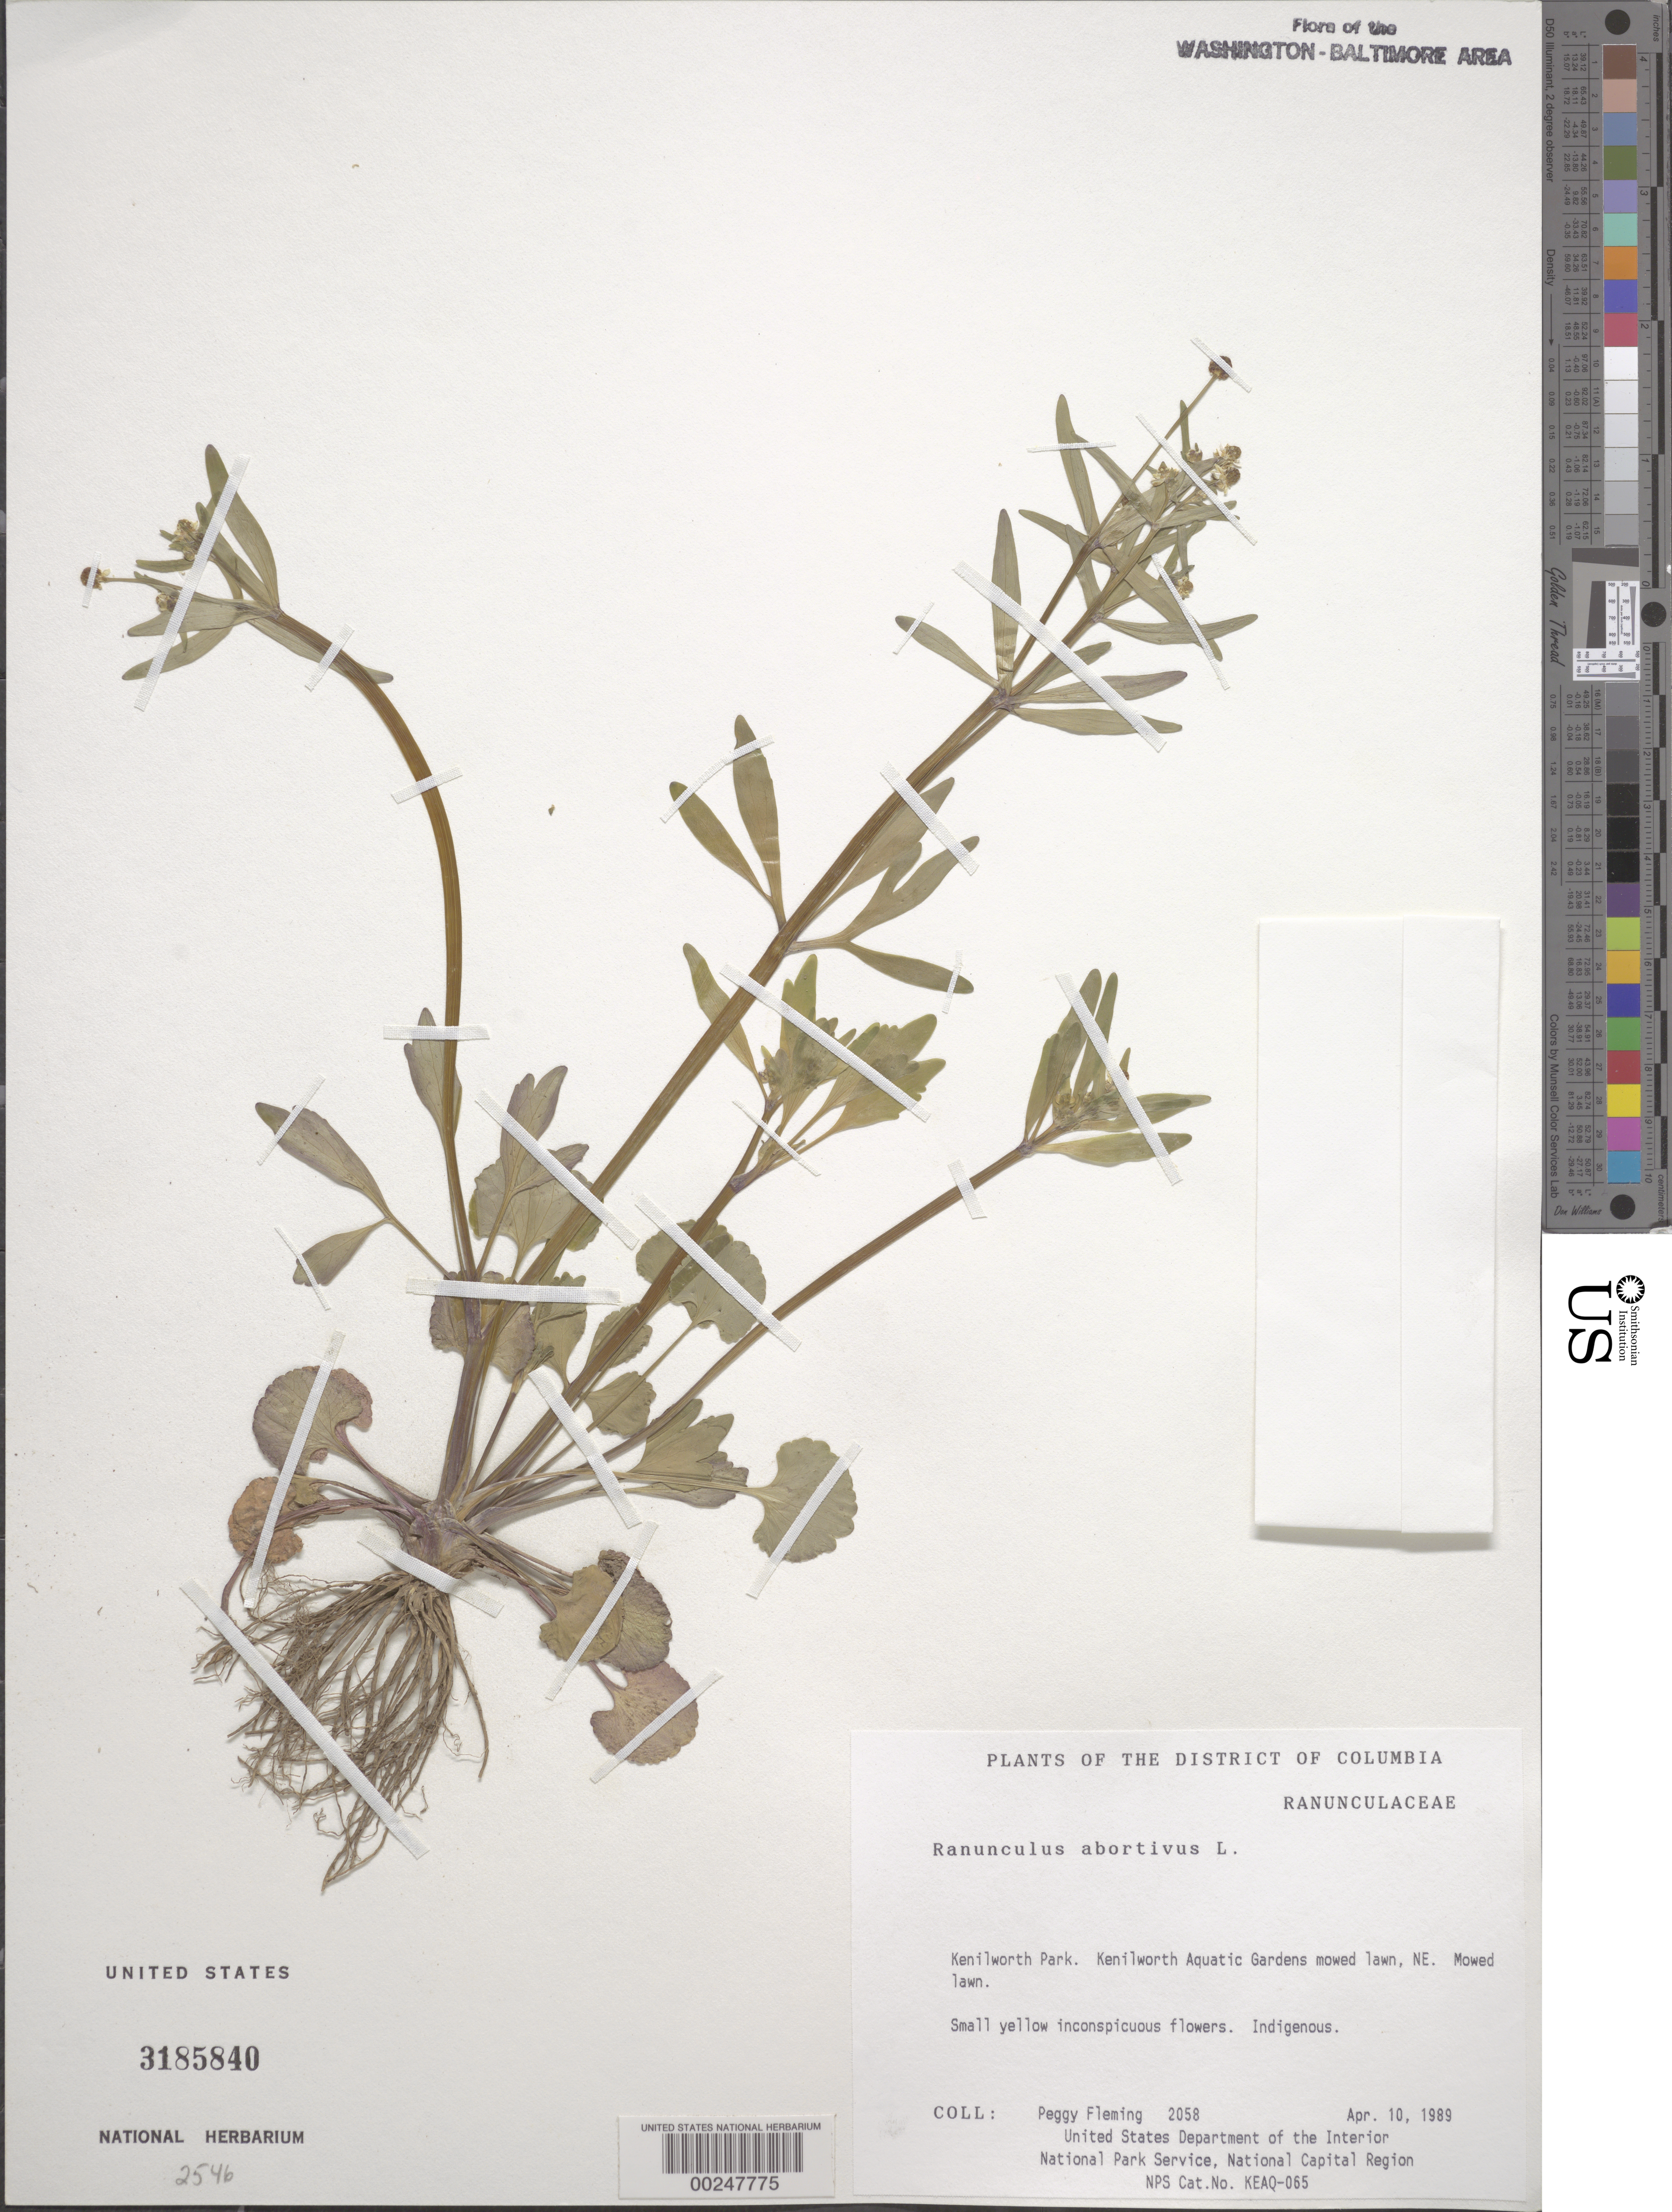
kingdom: Plantae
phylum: Tracheophyta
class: Magnoliopsida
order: Ranunculales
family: Ranunculaceae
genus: Ranunculus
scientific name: Ranunculus abortivus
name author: L.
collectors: P. Fleming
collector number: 2058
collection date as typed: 10 Apr 1989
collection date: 1989-04-10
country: United States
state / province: District of Columbia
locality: Kenilworth Park, Kenilworth Aquatic Gardens Mowed Lawn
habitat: Mowed lawn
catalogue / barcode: US 3185840